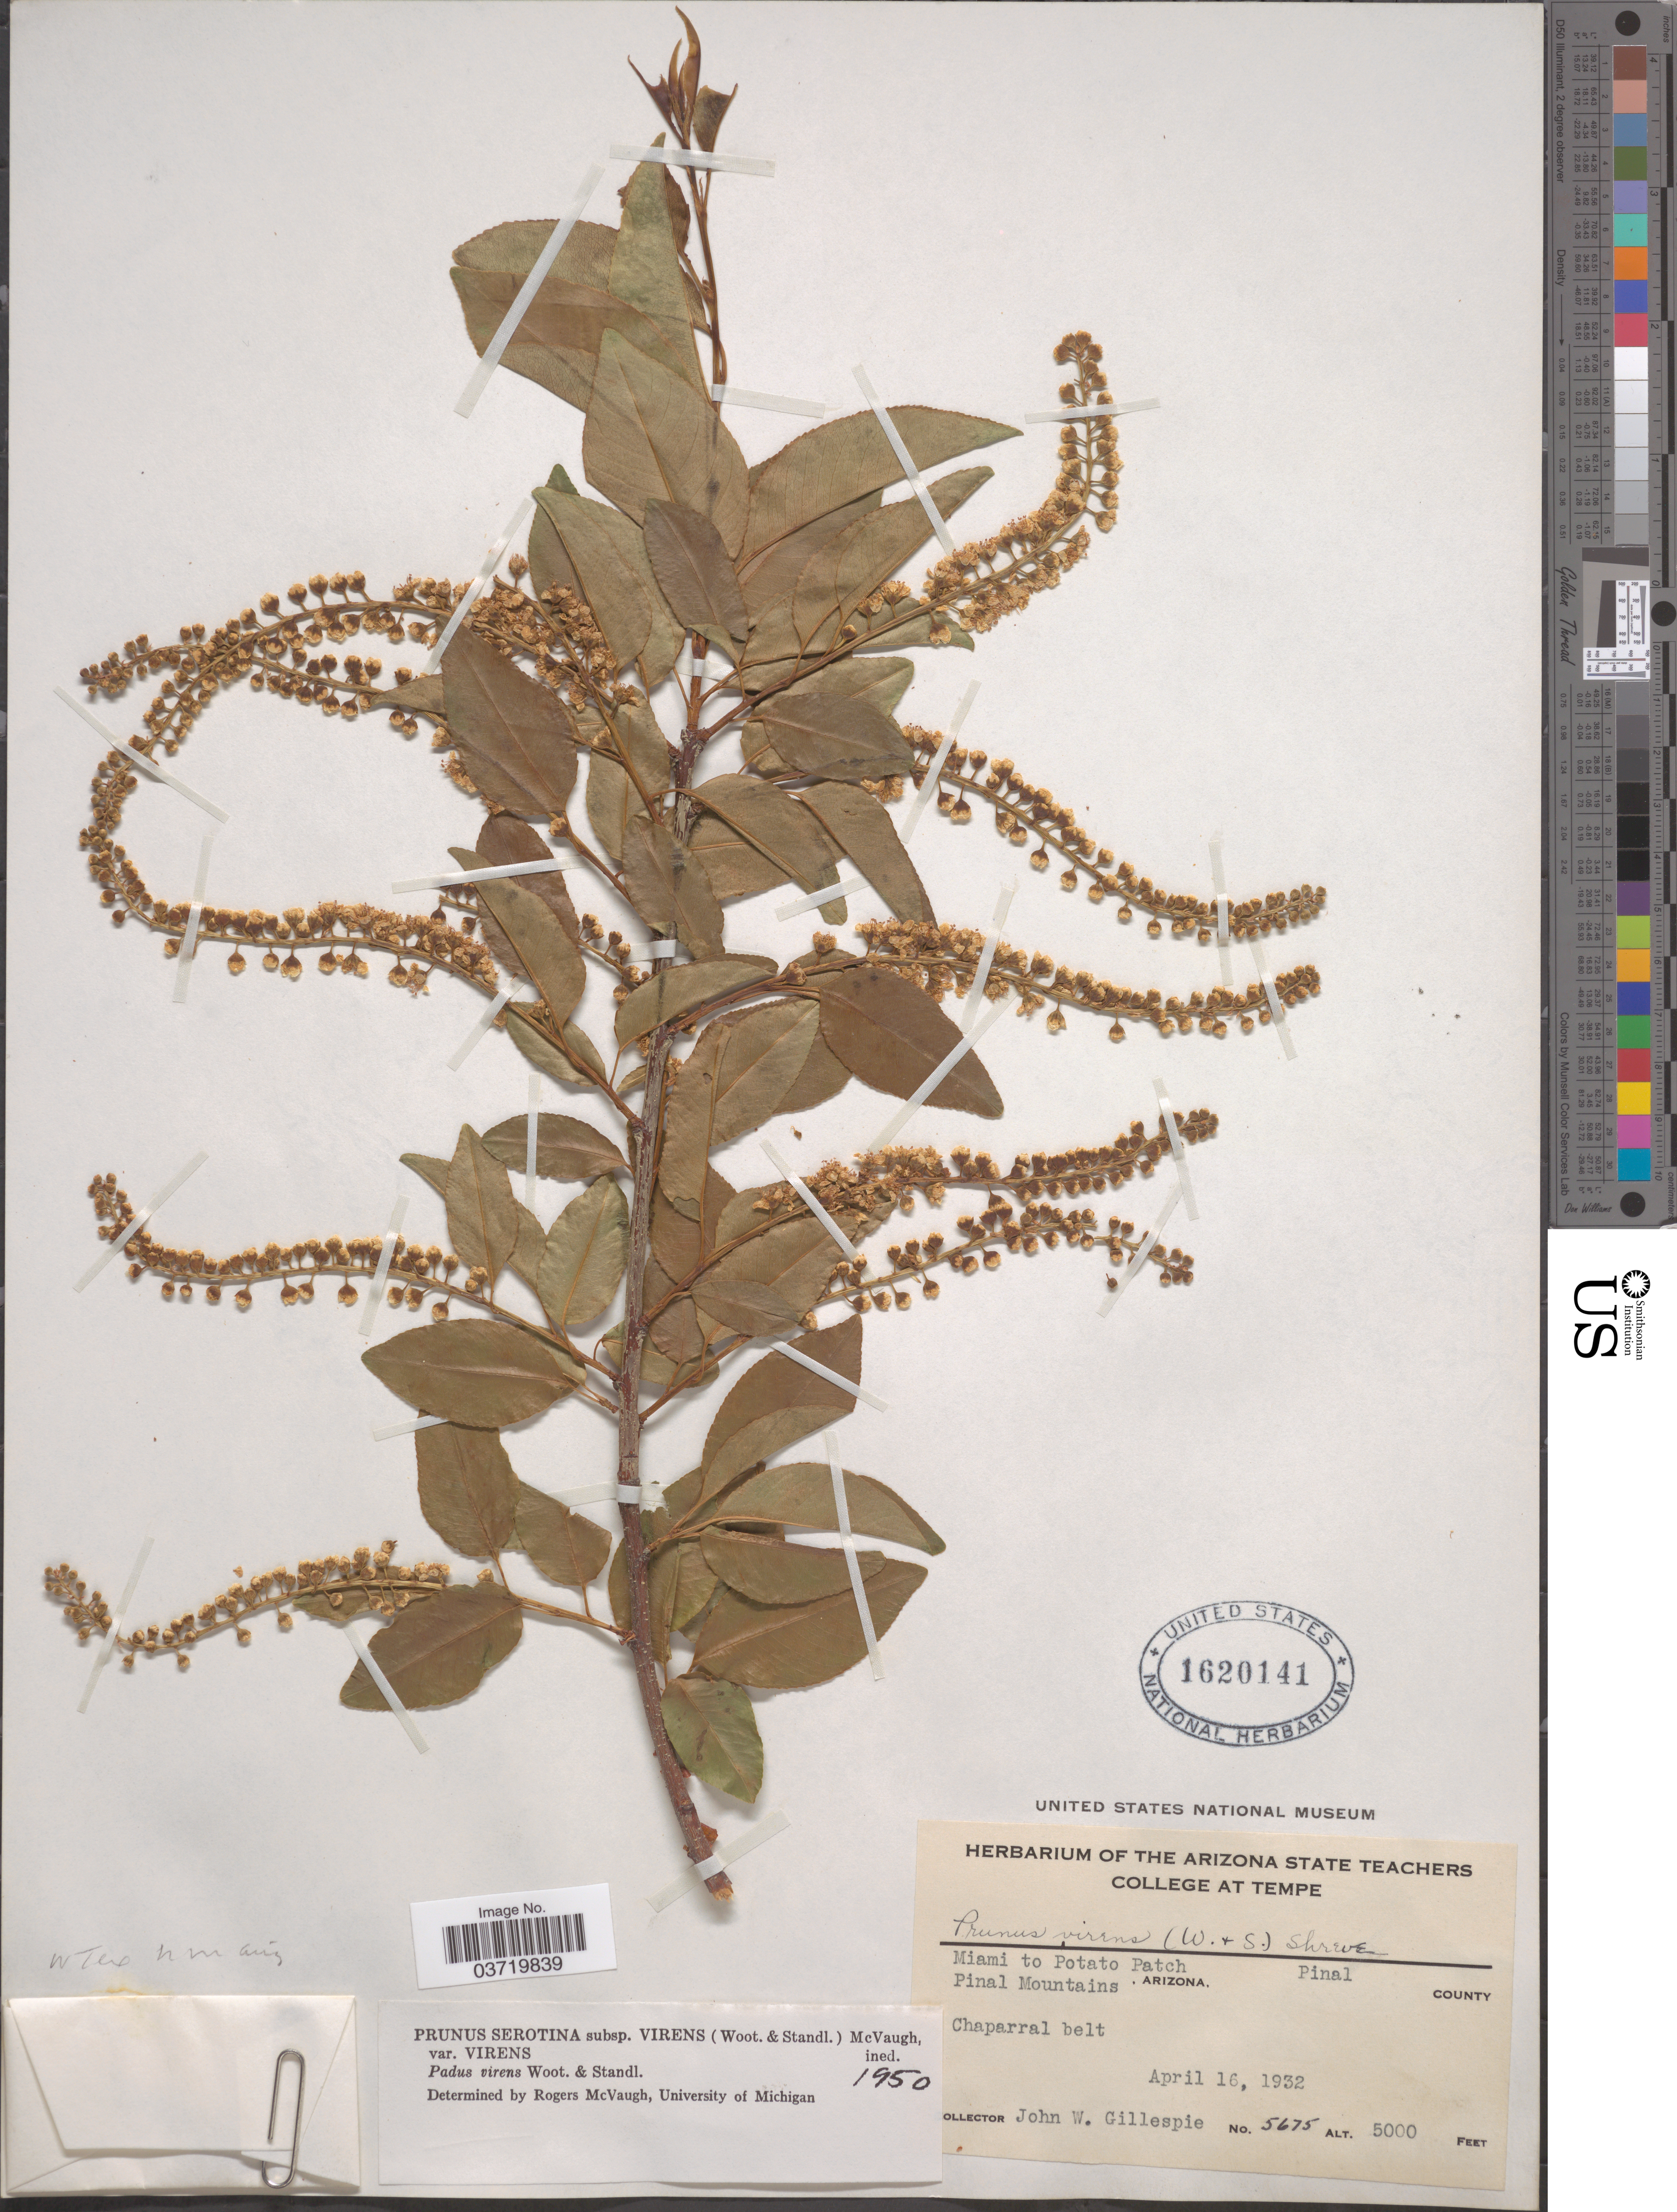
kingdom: Plantae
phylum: Tracheophyta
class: Magnoliopsida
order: Rosales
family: Rosaceae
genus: Prunus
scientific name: Prunus serotina var. rufula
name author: (Wooton & Standl.) McVaugh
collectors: J. W. Gillespie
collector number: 5675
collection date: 1932-04-16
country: United States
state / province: Arizona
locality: Miami to Potato Patch. Pinal Mountains. Pinal County. Chaparral belt.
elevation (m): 1524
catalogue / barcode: US 1620141